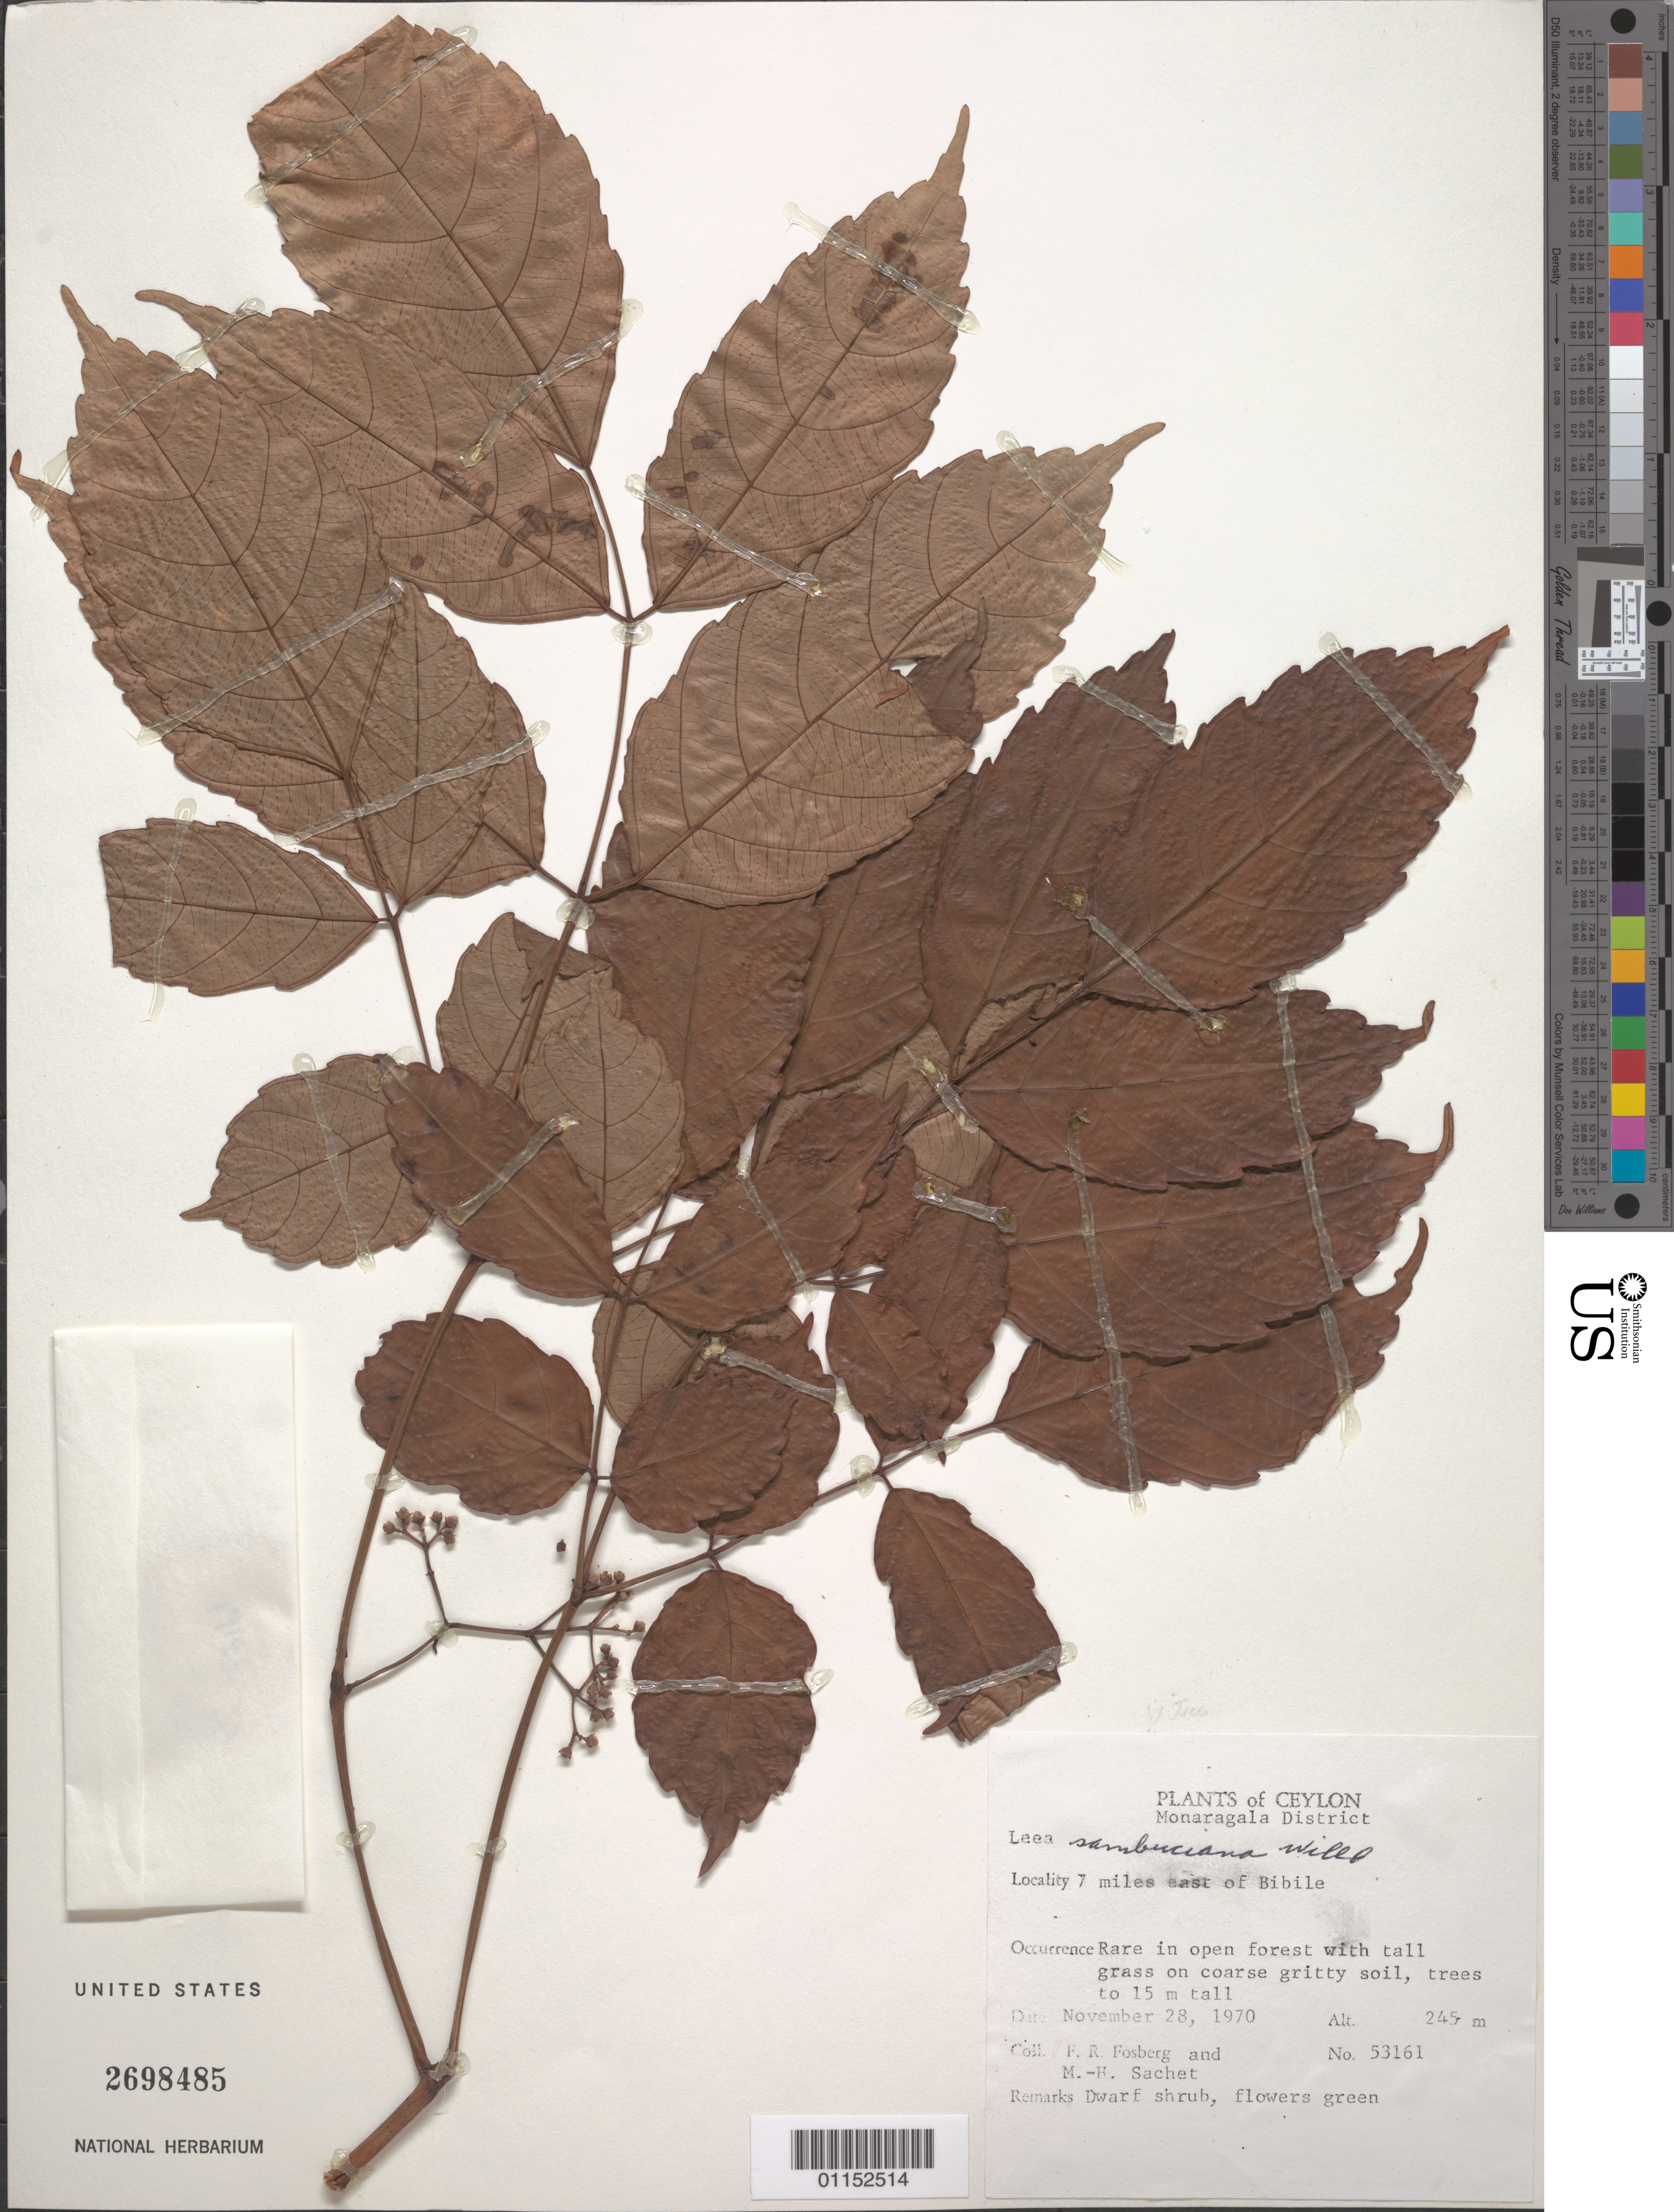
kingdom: Plantae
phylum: Tracheophyta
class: Magnoliopsida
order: Vitales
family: Vitaceae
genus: Leea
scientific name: Leea sambucina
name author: (L.) Willd.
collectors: F. R. Fosberg & M.-H. Sachet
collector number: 53161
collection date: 1970-11-28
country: Sri Lanka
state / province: Uva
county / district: Monaragala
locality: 7 mi E of Bibile.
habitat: Rare in open forest with tall grass on coarse gritty soil. Dwarf shrub.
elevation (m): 245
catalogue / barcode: US 2698485